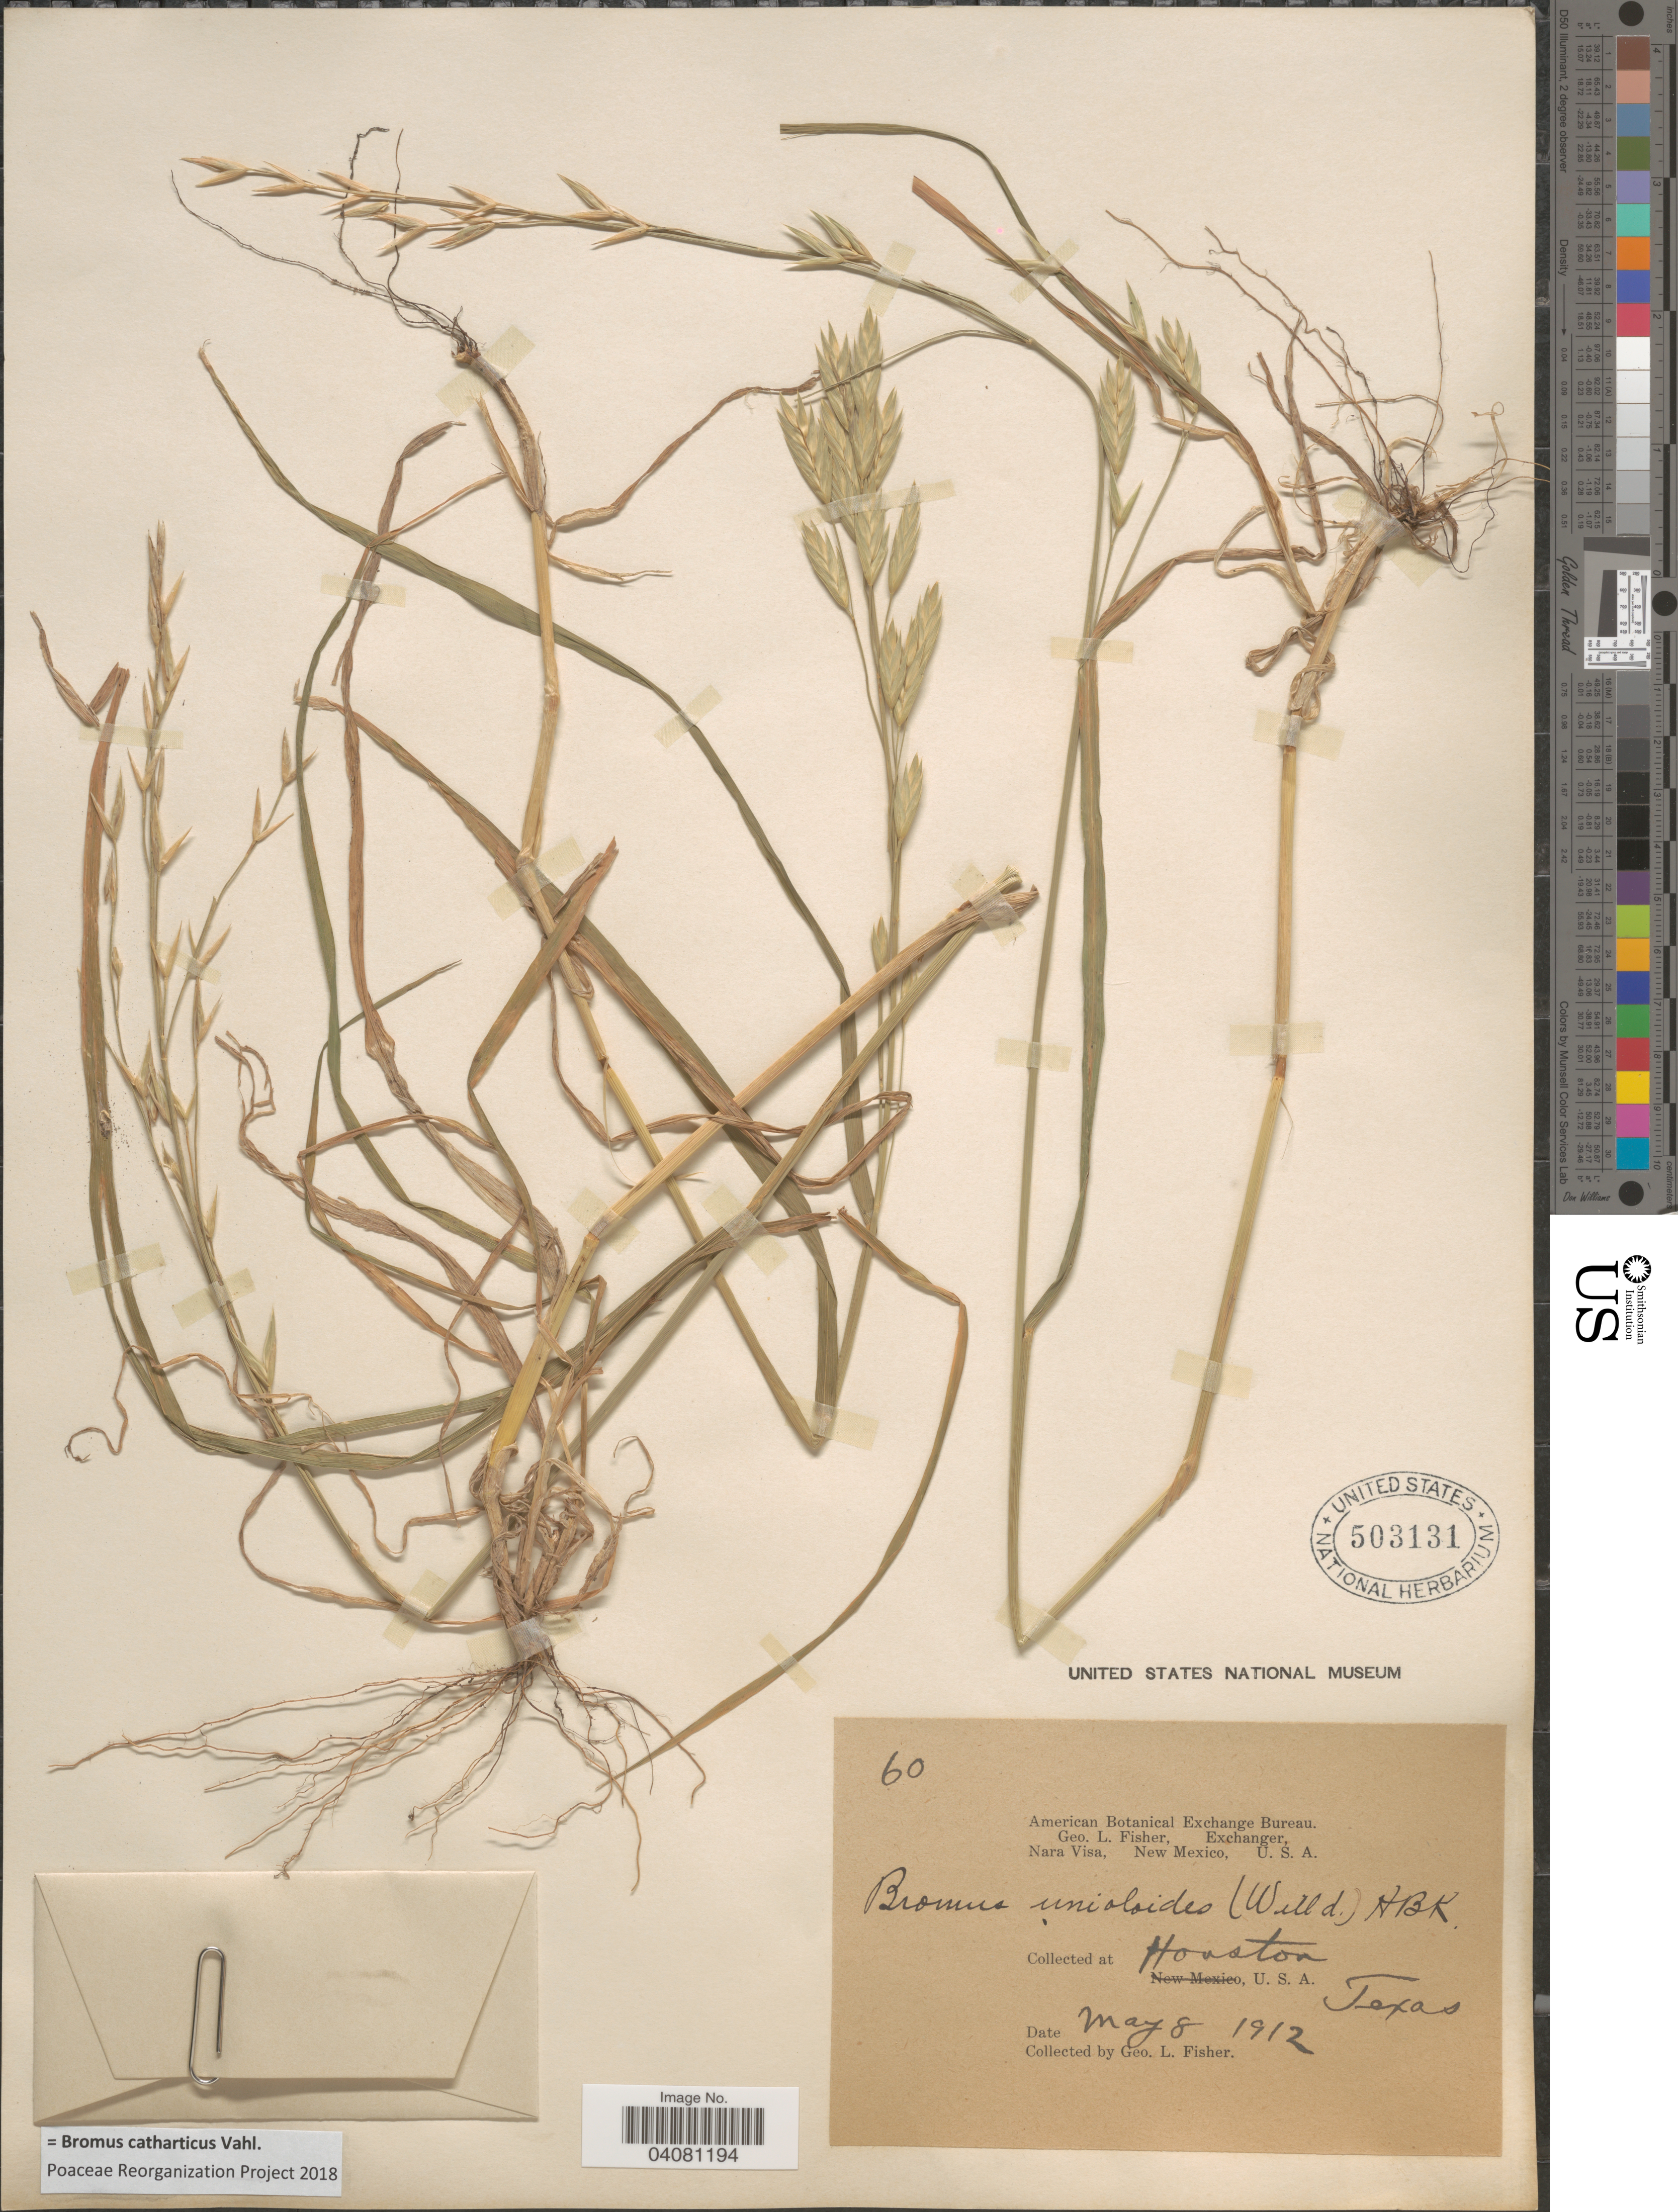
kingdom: Plantae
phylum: Tracheophyta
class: Liliopsida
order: Poales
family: Poaceae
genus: Bromus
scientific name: Bromus catharticus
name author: Vahl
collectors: G. L. Fisher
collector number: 60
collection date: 1912-05-08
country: United States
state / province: Texas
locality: Houston.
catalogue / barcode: US 503131